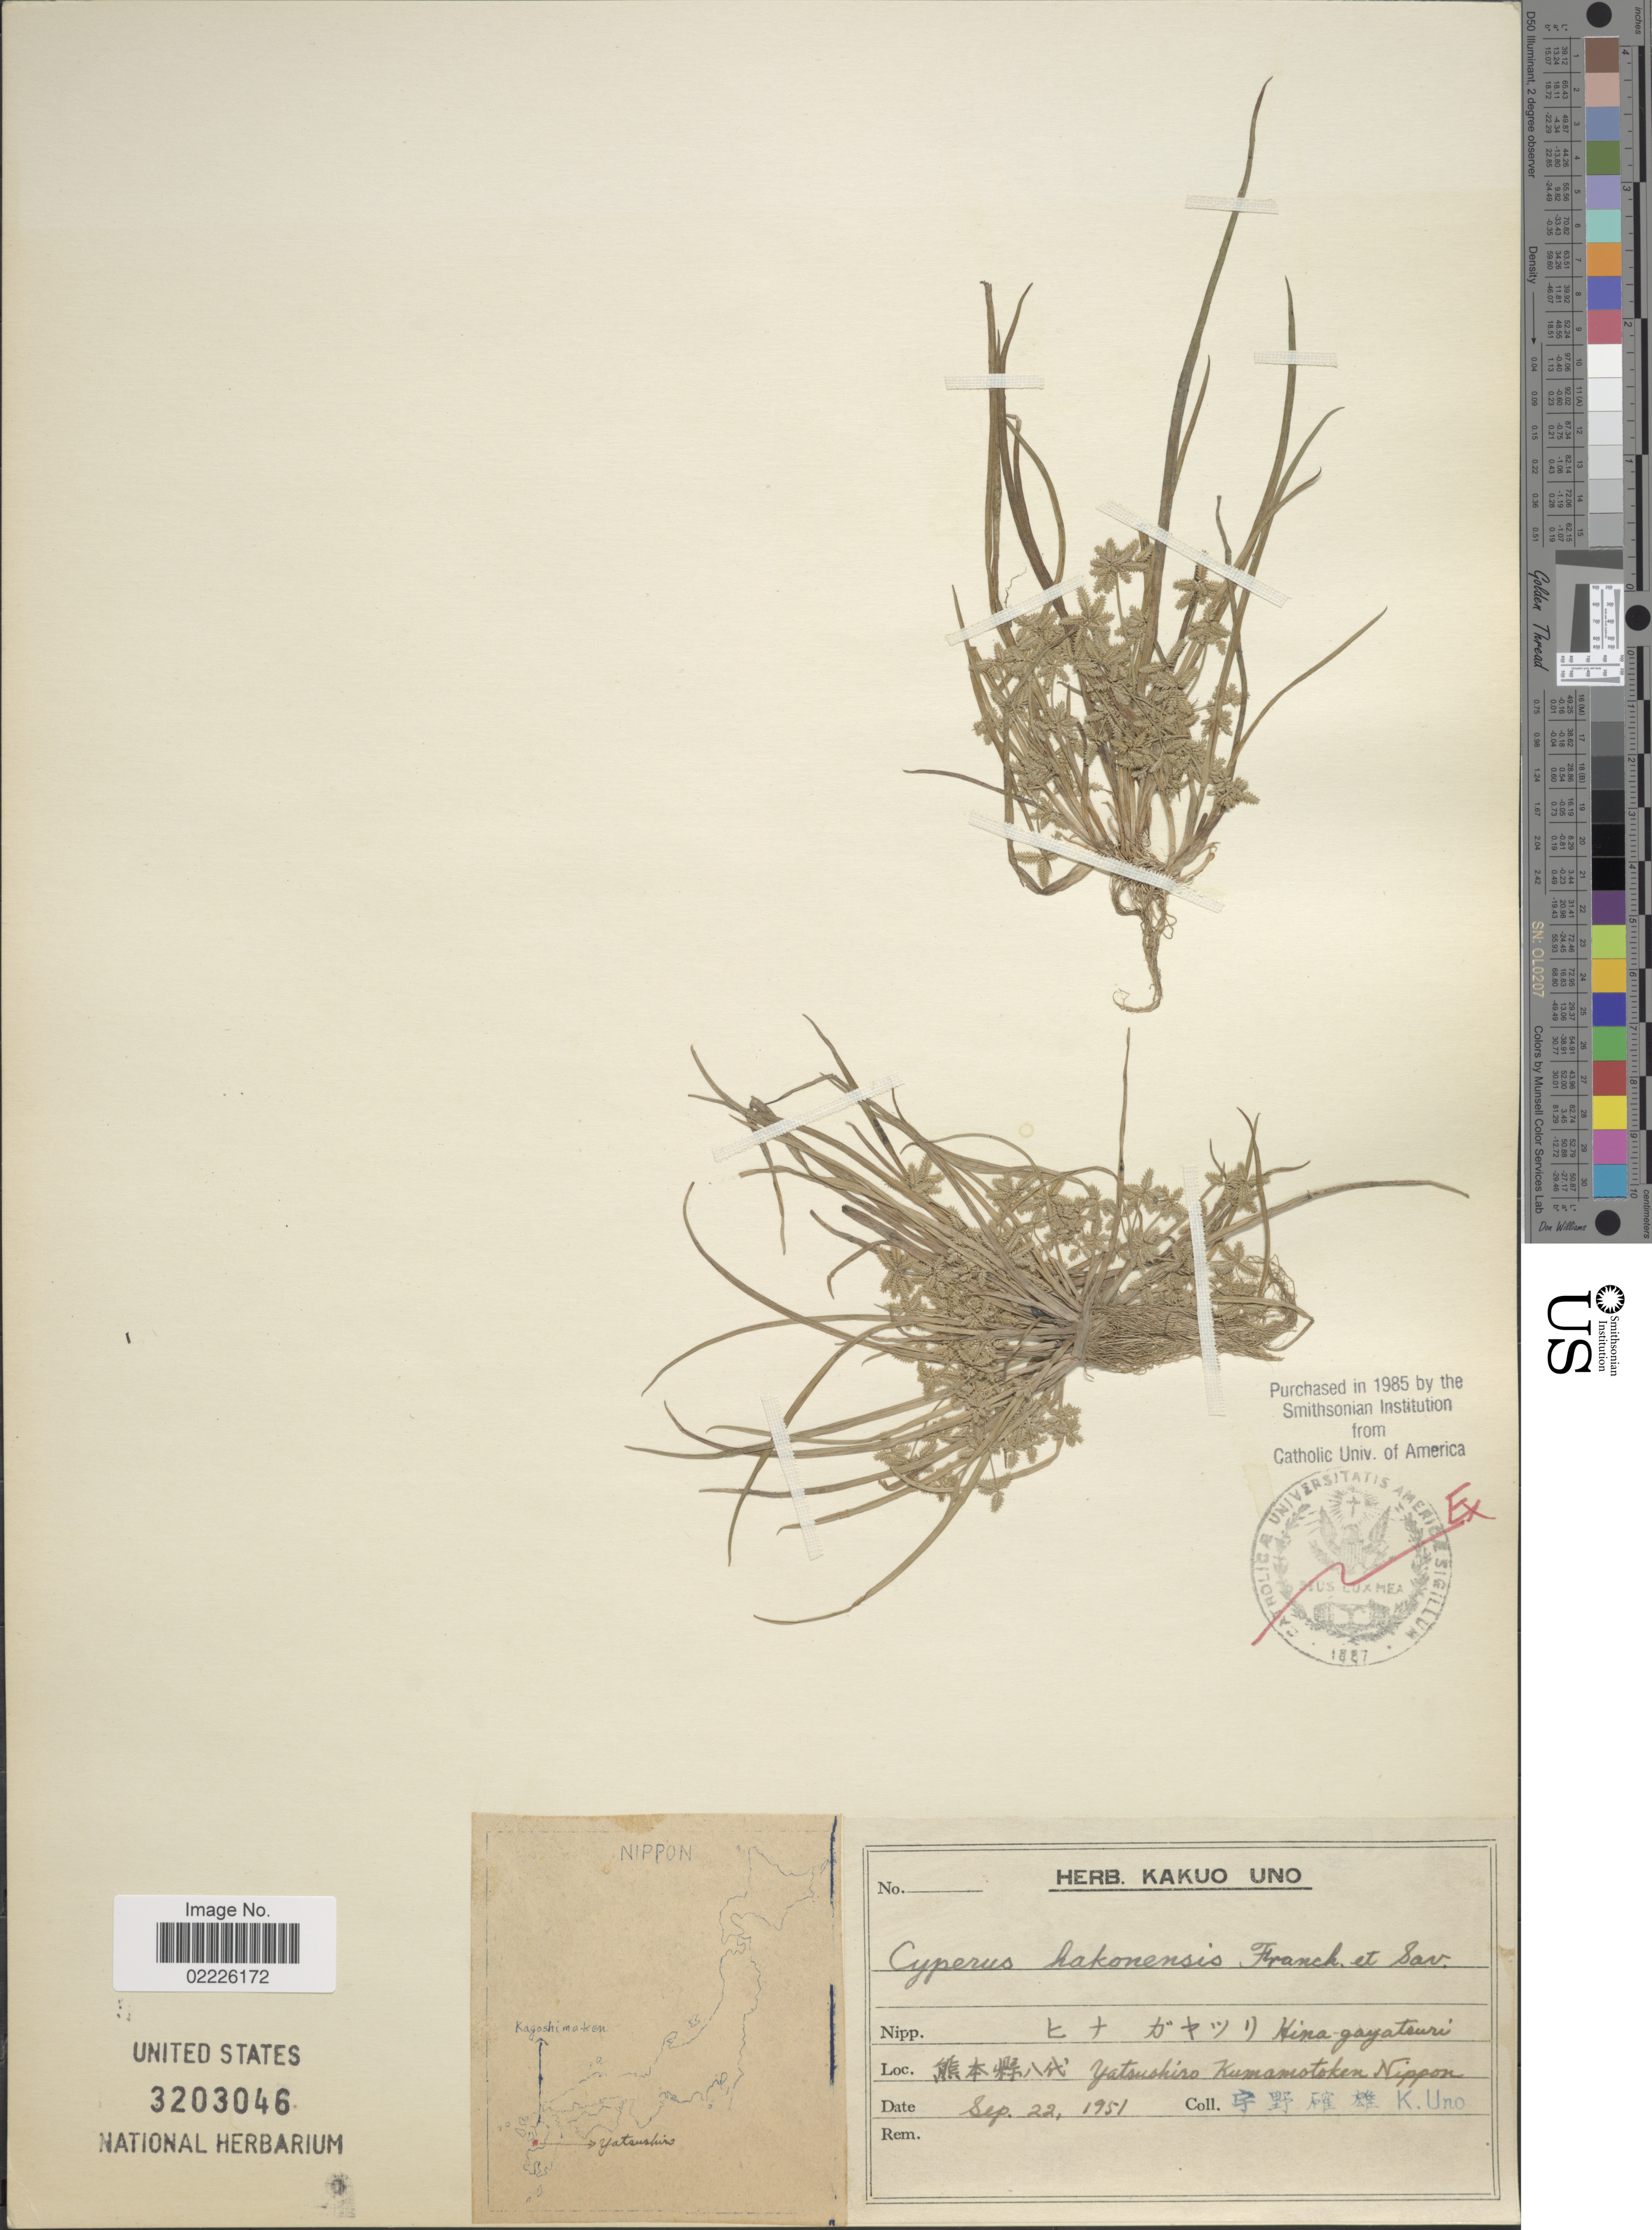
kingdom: Plantae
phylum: Tracheophyta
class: Liliopsida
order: Poales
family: Cyperaceae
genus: Cyperus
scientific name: Cyperus hakonensis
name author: Franch. & Sav.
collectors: K. Uno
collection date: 1951-09-22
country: Japan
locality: Yatsushiro, Kumamotoken, Nippon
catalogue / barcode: US 3203046